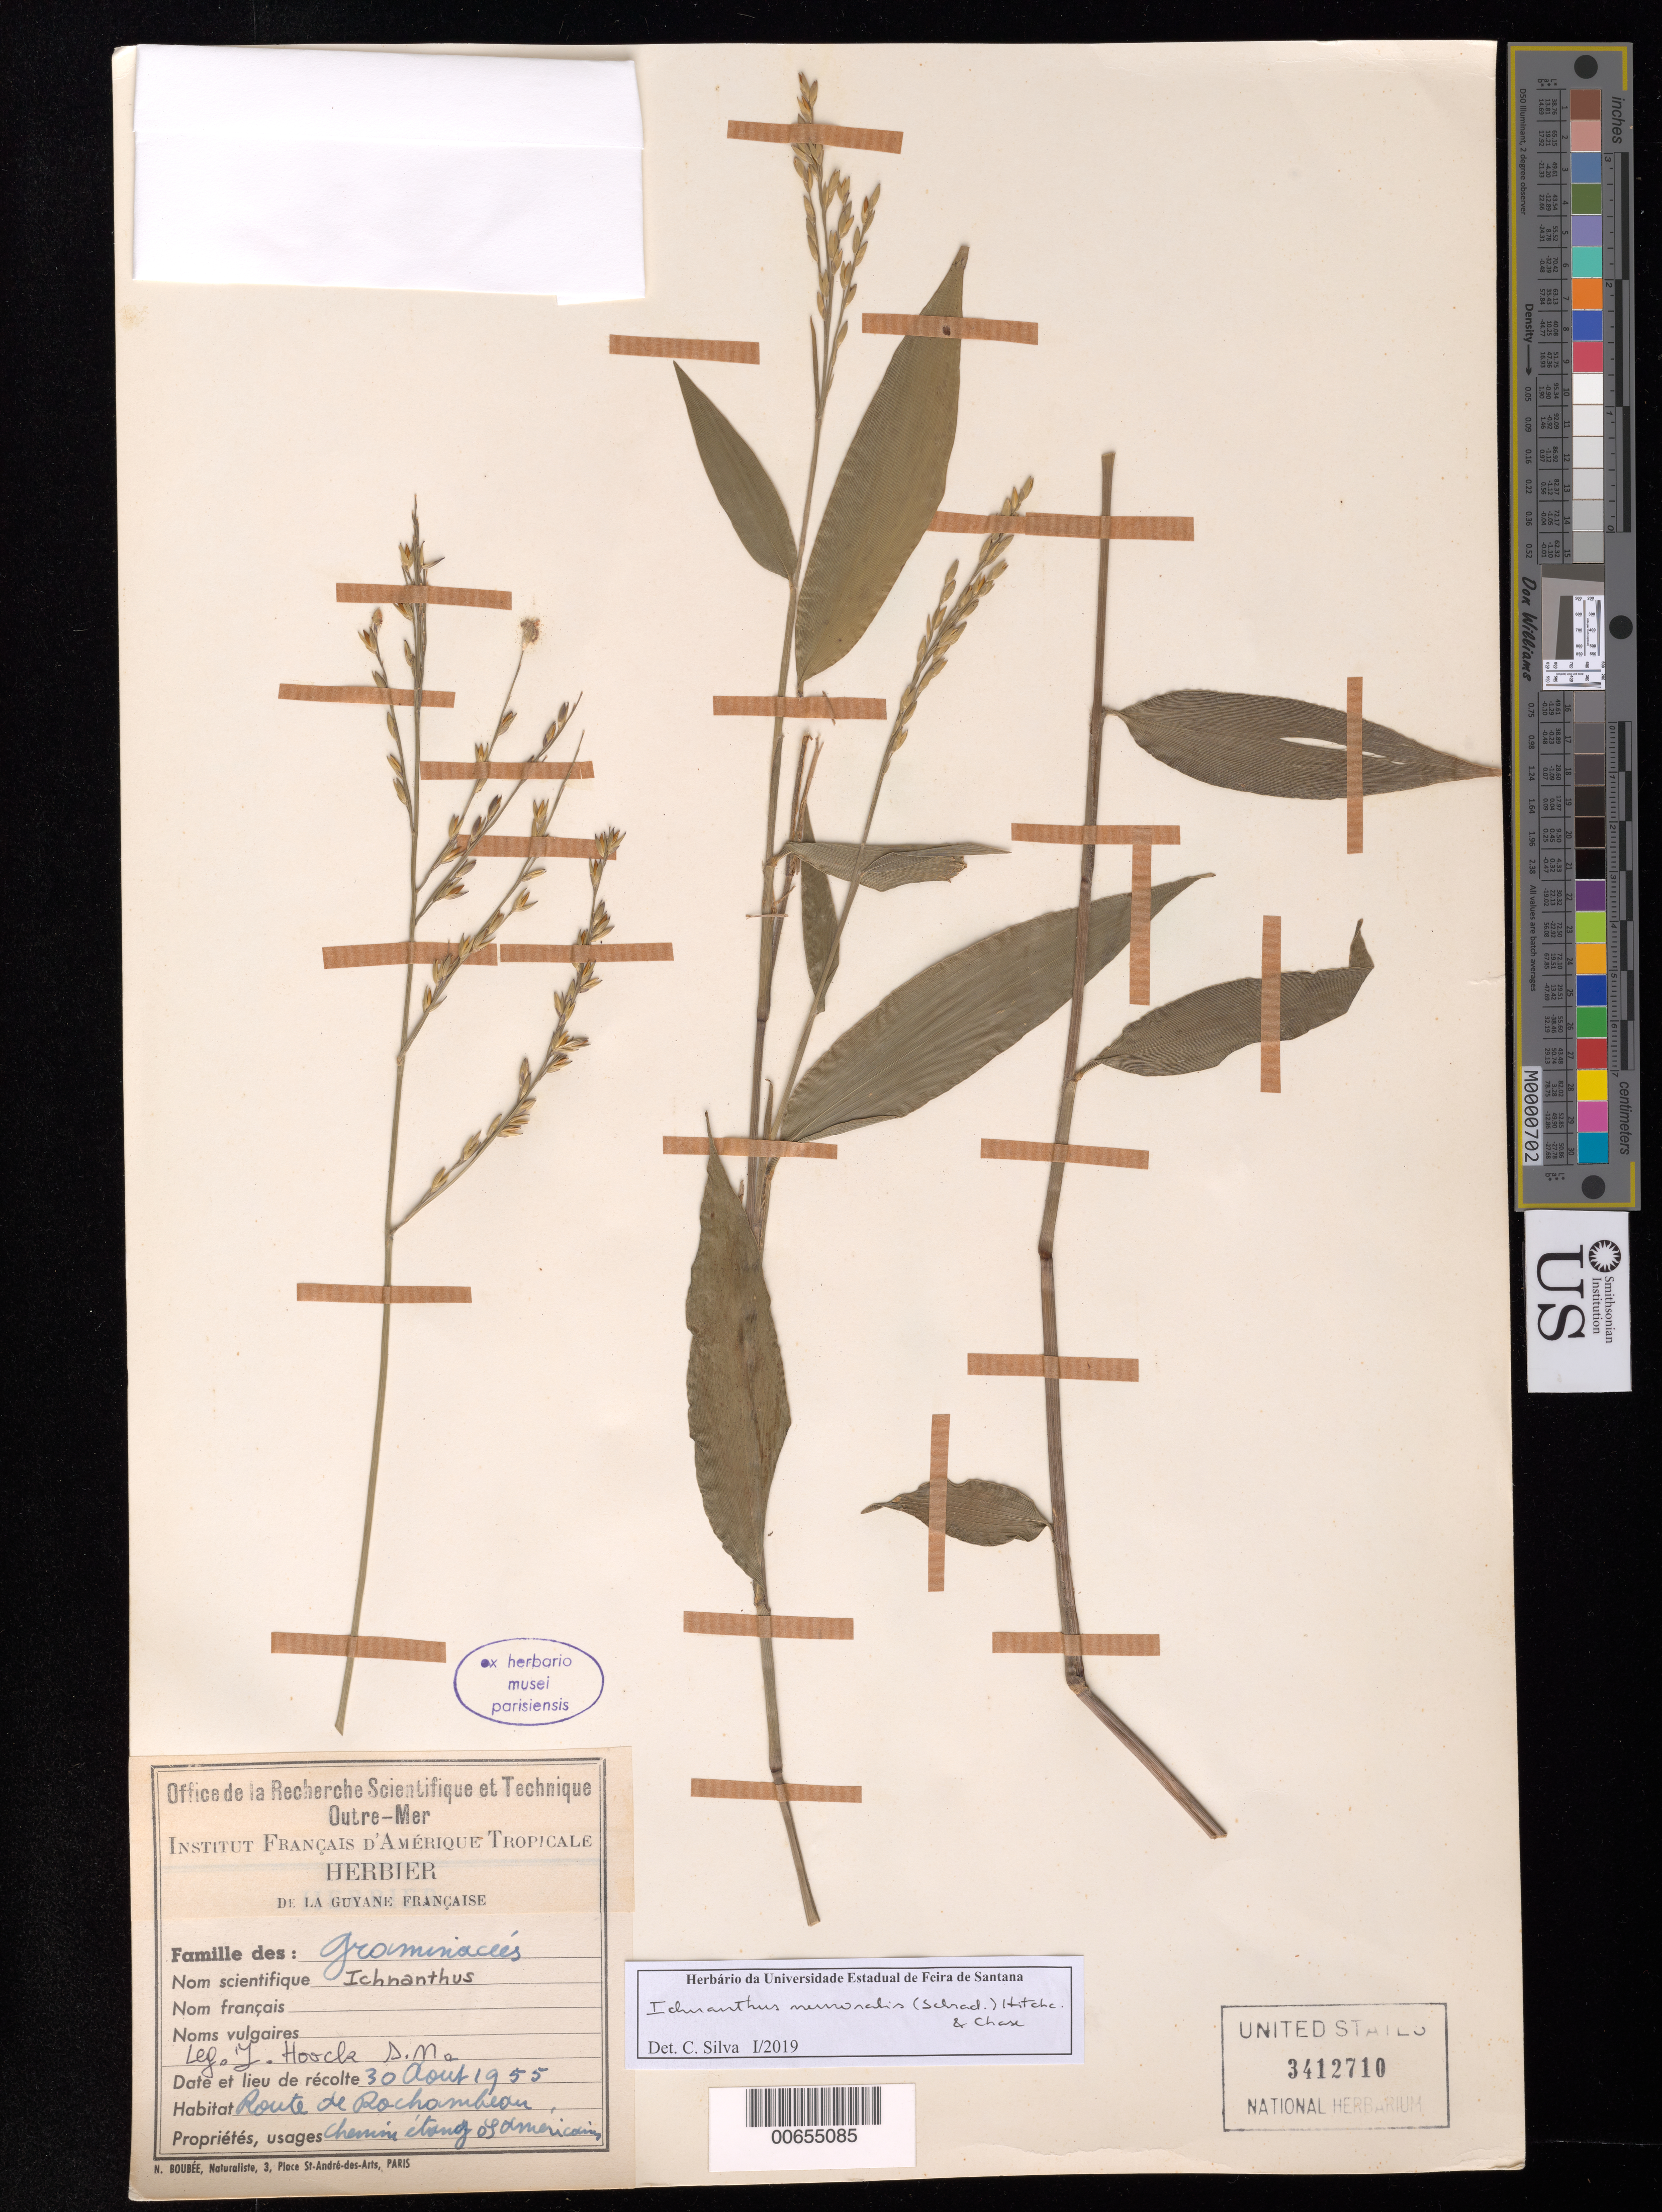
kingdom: Plantae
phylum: Tracheophyta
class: Liliopsida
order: Poales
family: Poaceae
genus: Ichnanthus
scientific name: Ichnanthus nemoralis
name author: (Schrad.) Hitchc. & Chase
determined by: Silva, C.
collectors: J. Hoock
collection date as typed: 30-Aug-55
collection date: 1955-08-30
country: French Guiana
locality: Route de Rochambeau, chemin Etang de Americains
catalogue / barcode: US 3412710